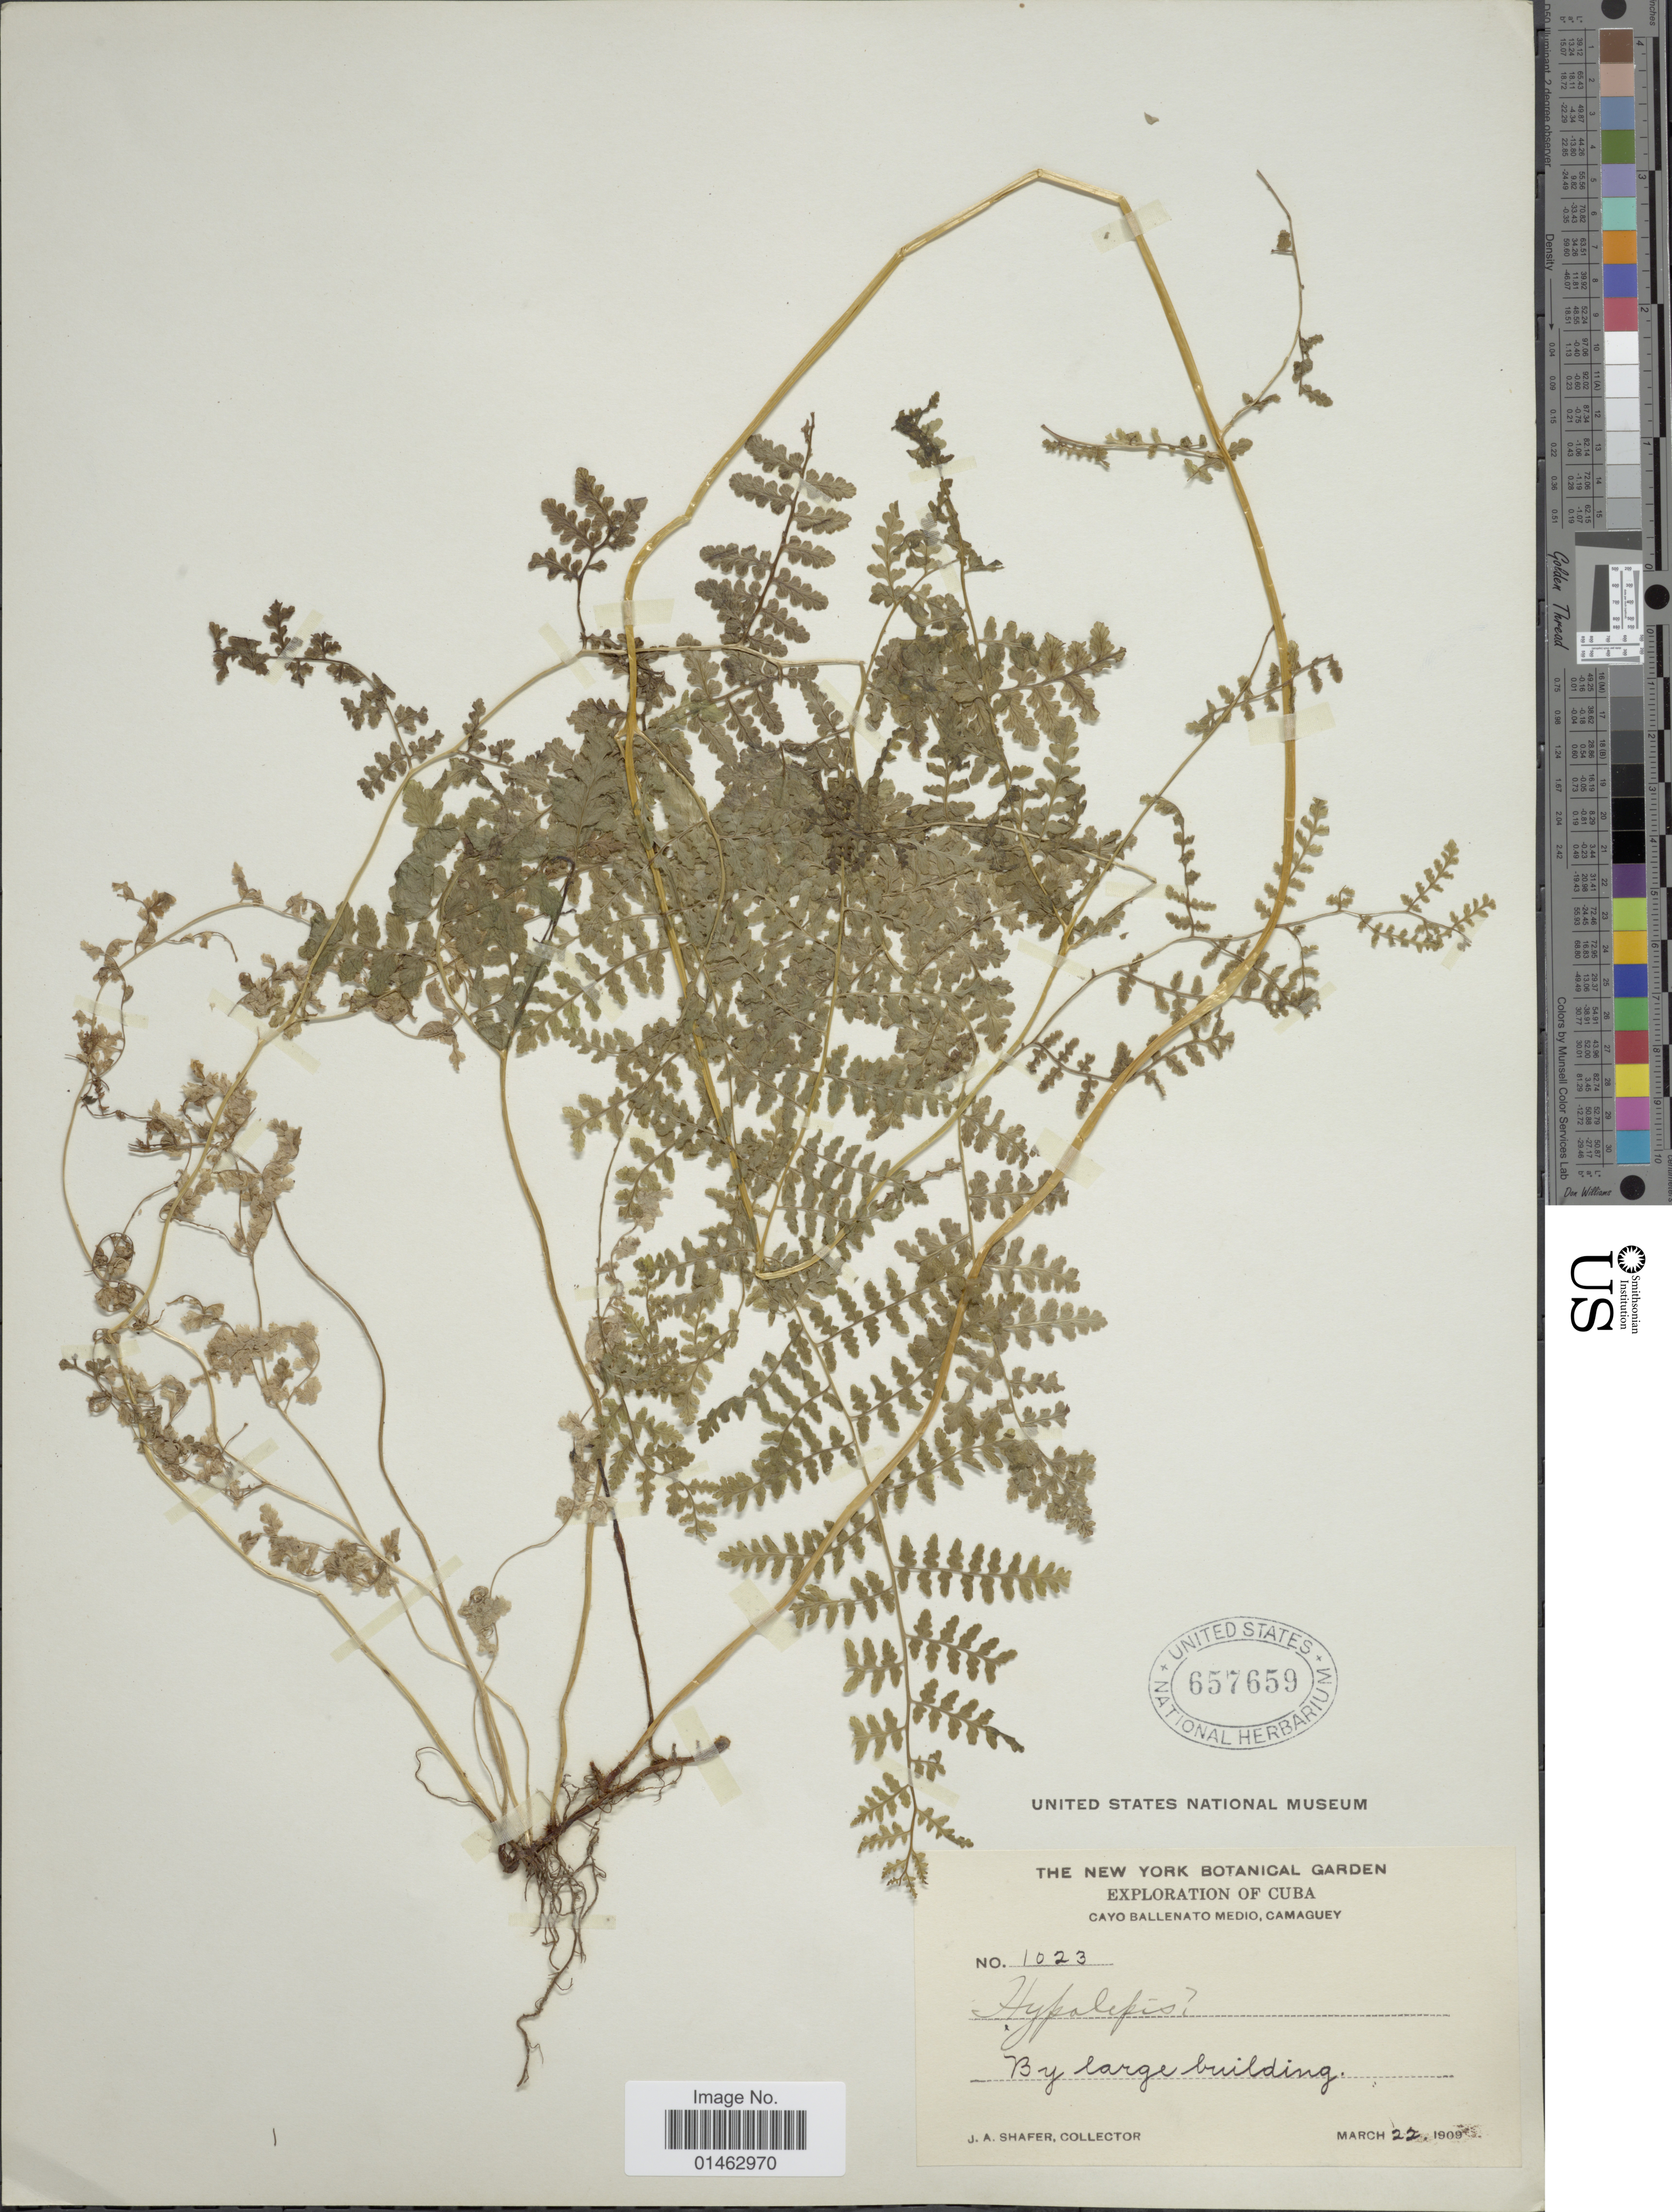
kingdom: Plantae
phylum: Tracheophyta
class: Polypodiopsida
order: Polypodiales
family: Dennstaedtiaceae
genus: Hypolepis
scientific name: Hypolepis sp.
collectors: J. A. Shafer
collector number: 1023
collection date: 1909-03-22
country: Cuba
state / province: Camagüey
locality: Cayo Ballenato Medio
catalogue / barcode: US 657659